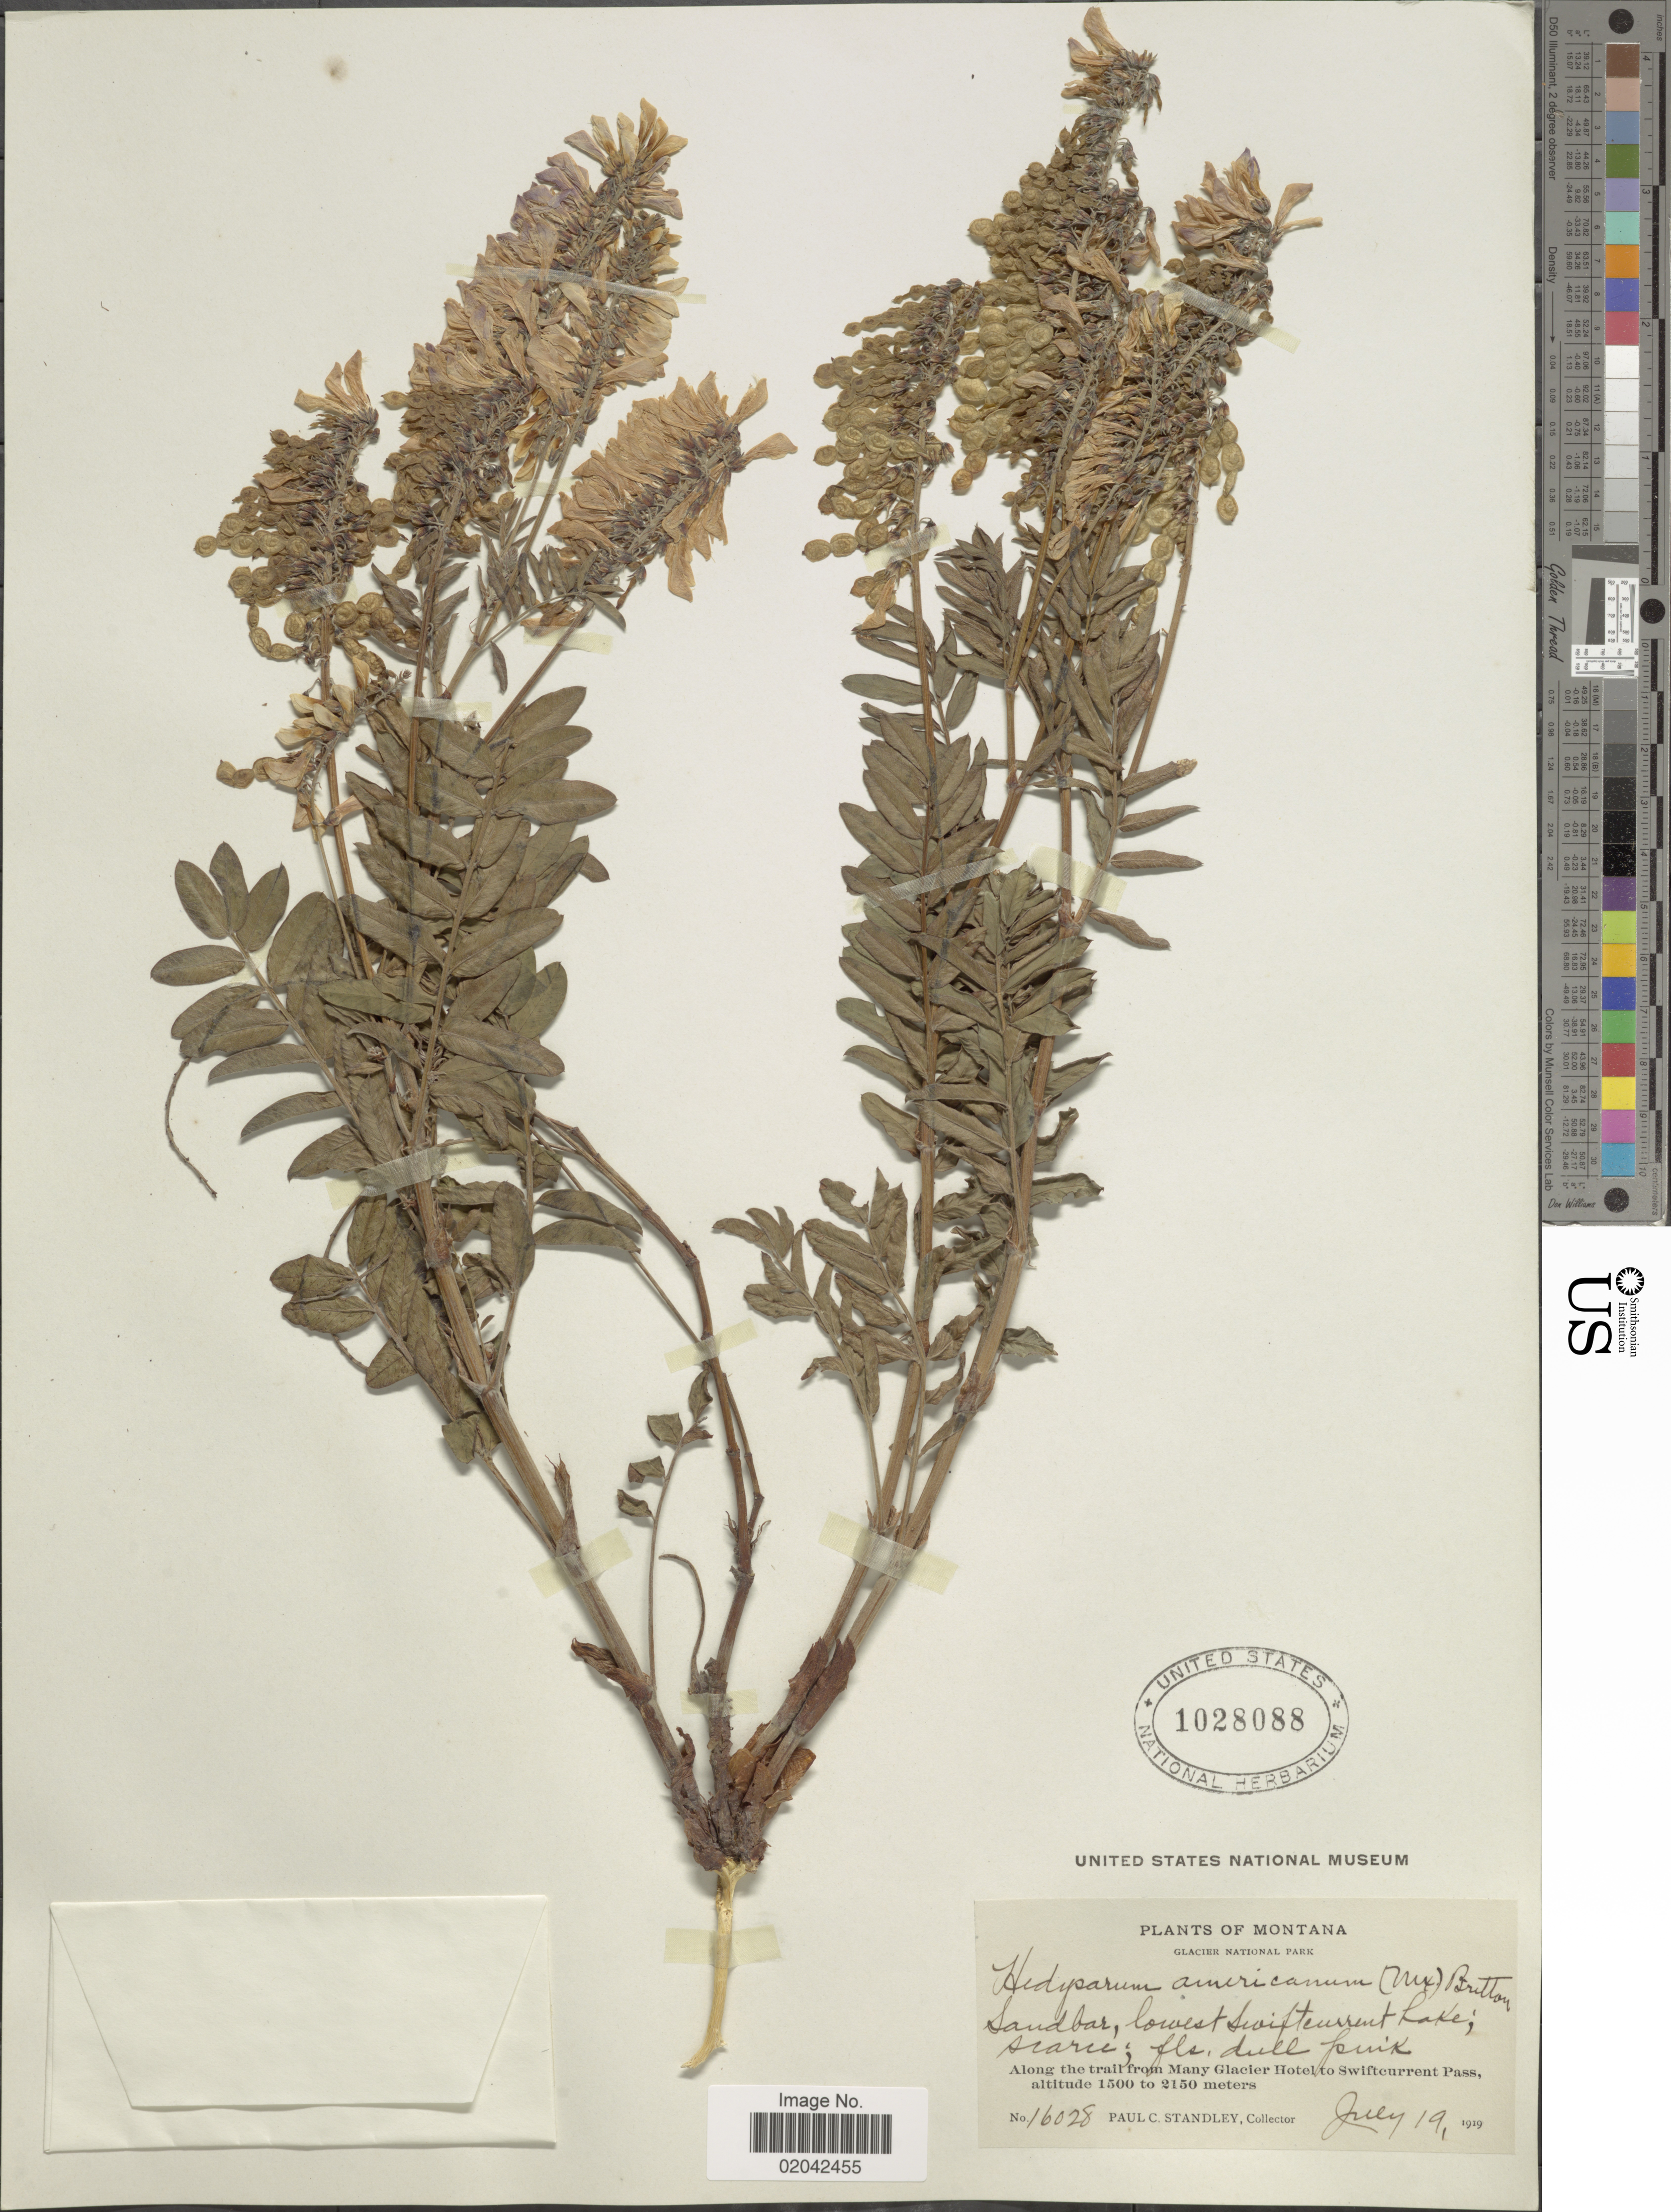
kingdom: Plantae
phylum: Tracheophyta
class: Magnoliopsida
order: Fabales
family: Fabaceae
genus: Hedysarum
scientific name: Hedysarum alpinum var. americanum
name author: Michx. ex Pursh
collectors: P. C. Standley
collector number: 16028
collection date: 1919-07-19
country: United States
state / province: Montana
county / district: Glacier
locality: Glacier National Park, along the trail from Many Glacier Hotel to Swiftcurrent Pass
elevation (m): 1500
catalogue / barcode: US 1028088